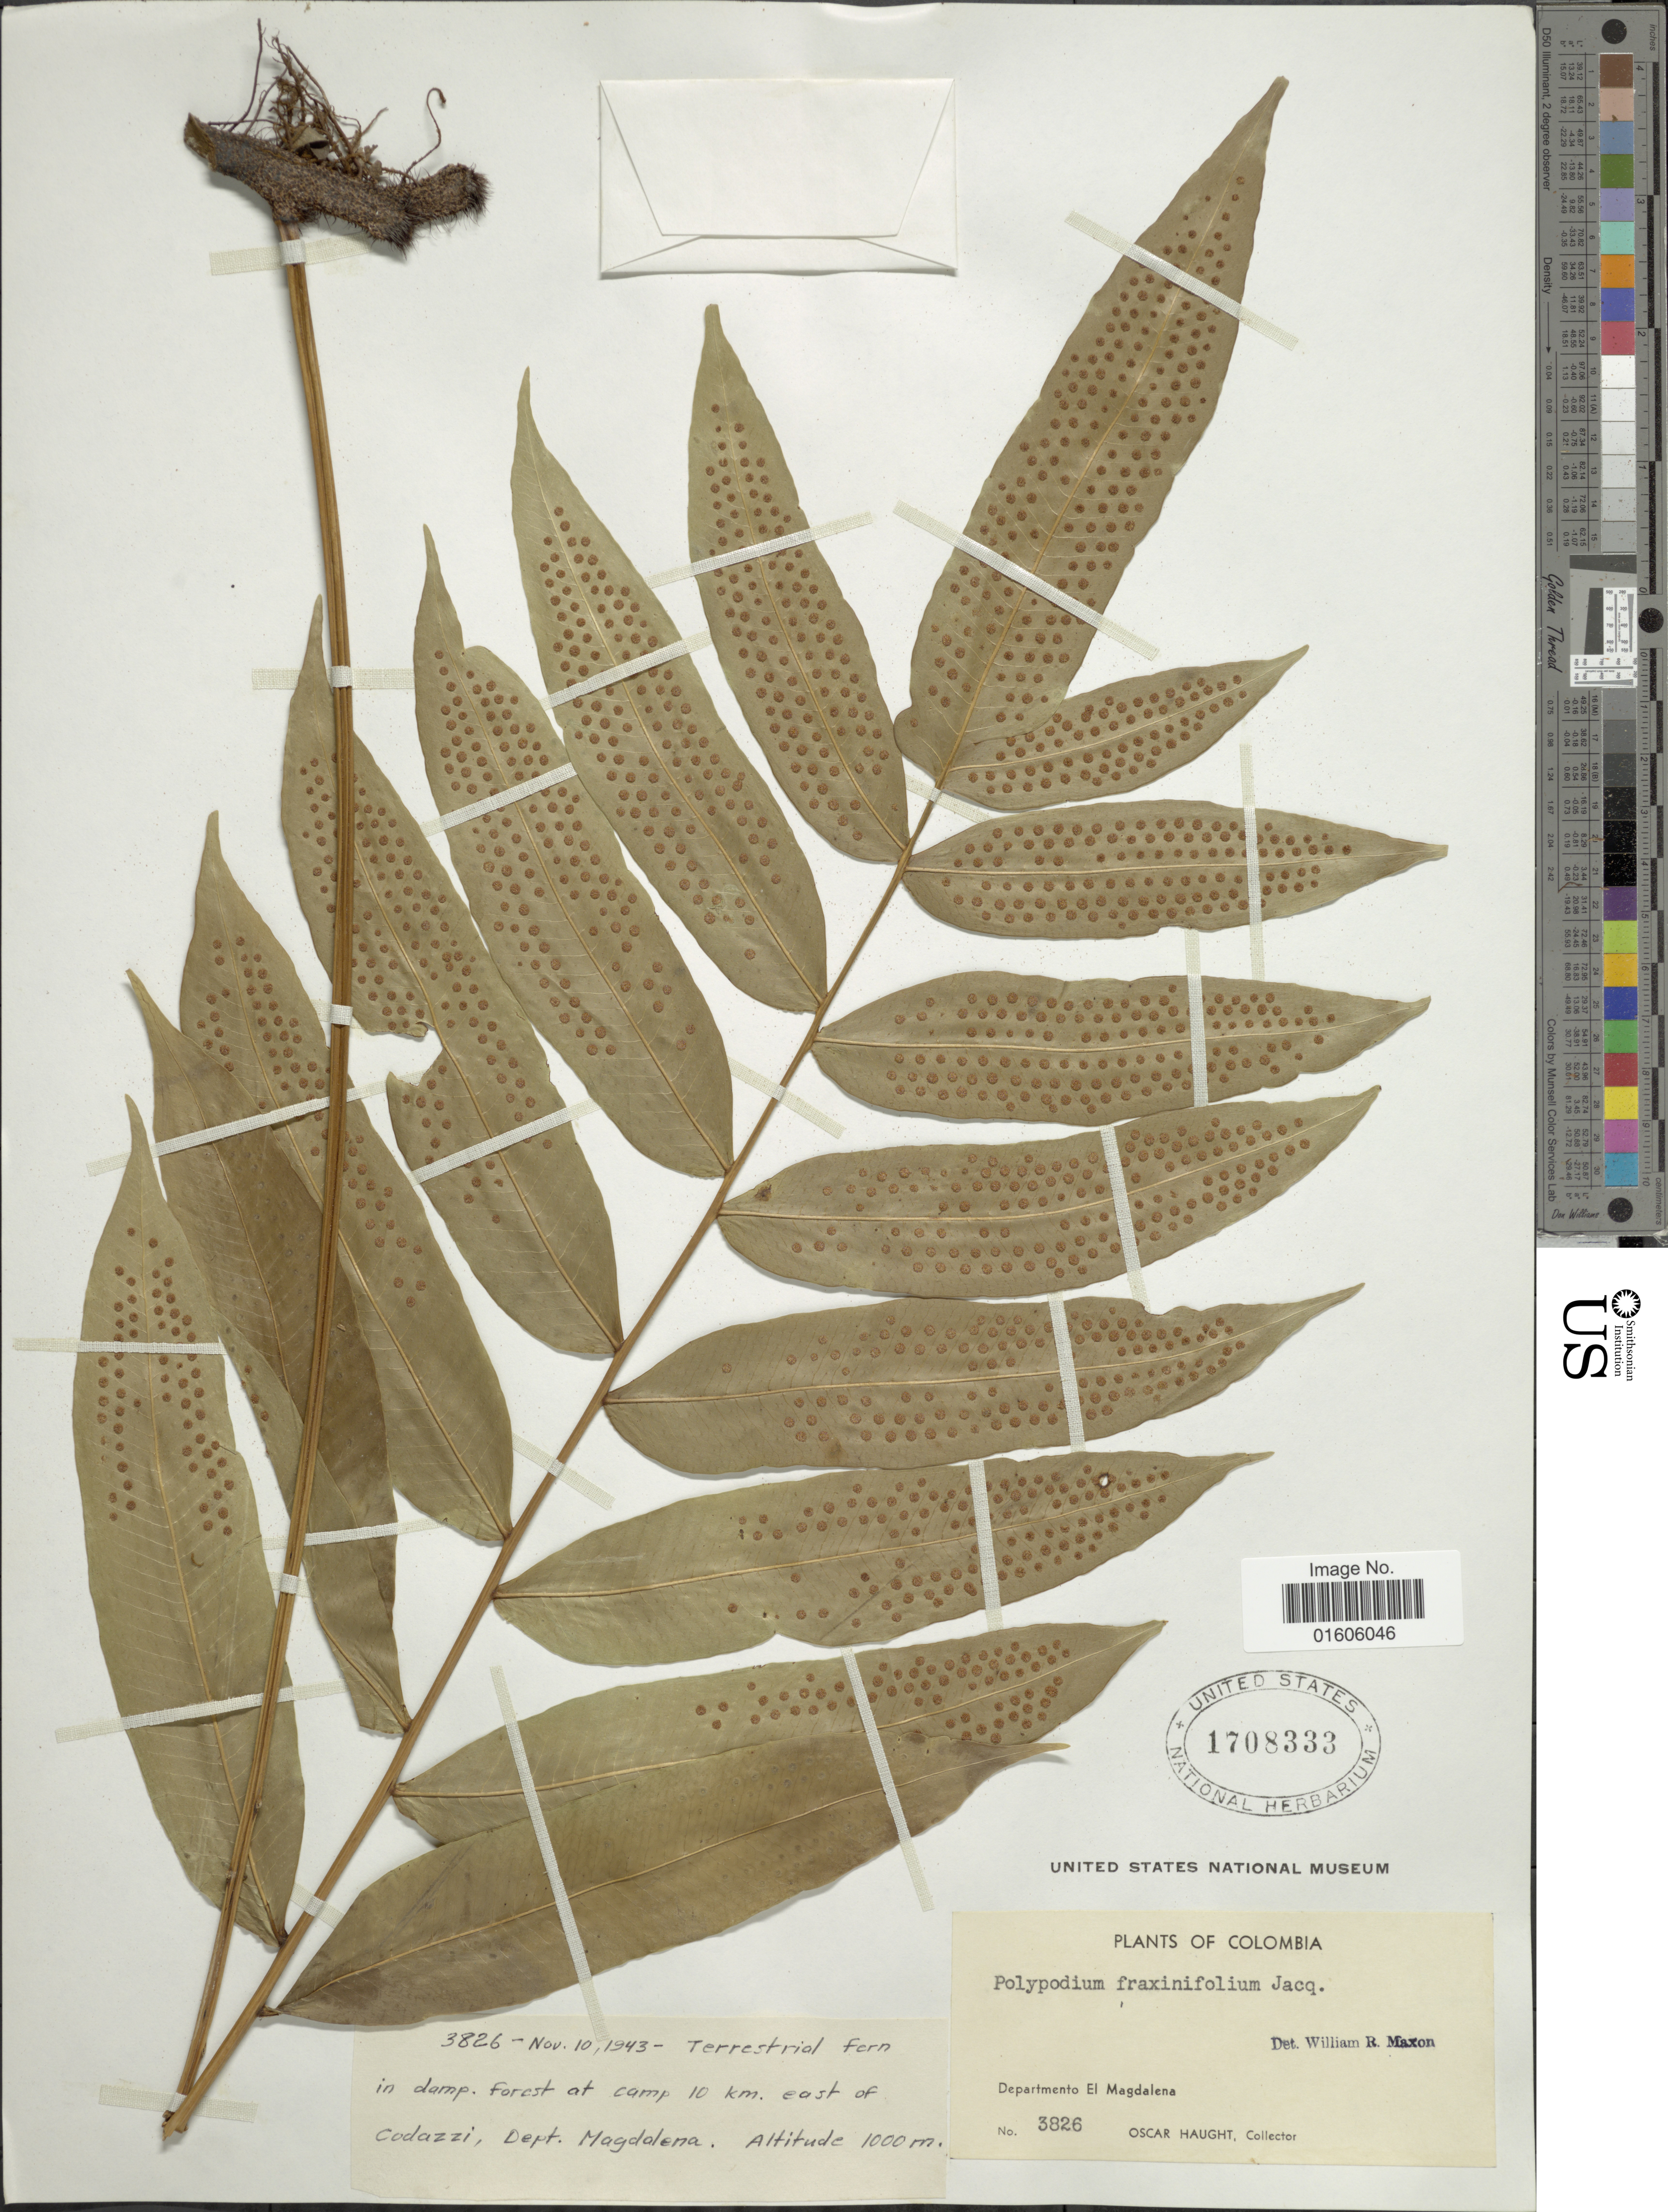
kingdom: Plantae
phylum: Tracheophyta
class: Polypodiopsida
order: Polypodiales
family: Polypodiaceae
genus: Serpocaulon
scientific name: Serpocaulon caceresii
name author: A.R. Sm.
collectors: O. L. Haught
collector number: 3826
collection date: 1943-11-10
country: Colombia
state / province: Magdalena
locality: Forest at camp 10 km. east of Codazzi, Dept. Magdalena.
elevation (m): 1000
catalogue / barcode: US 1708333